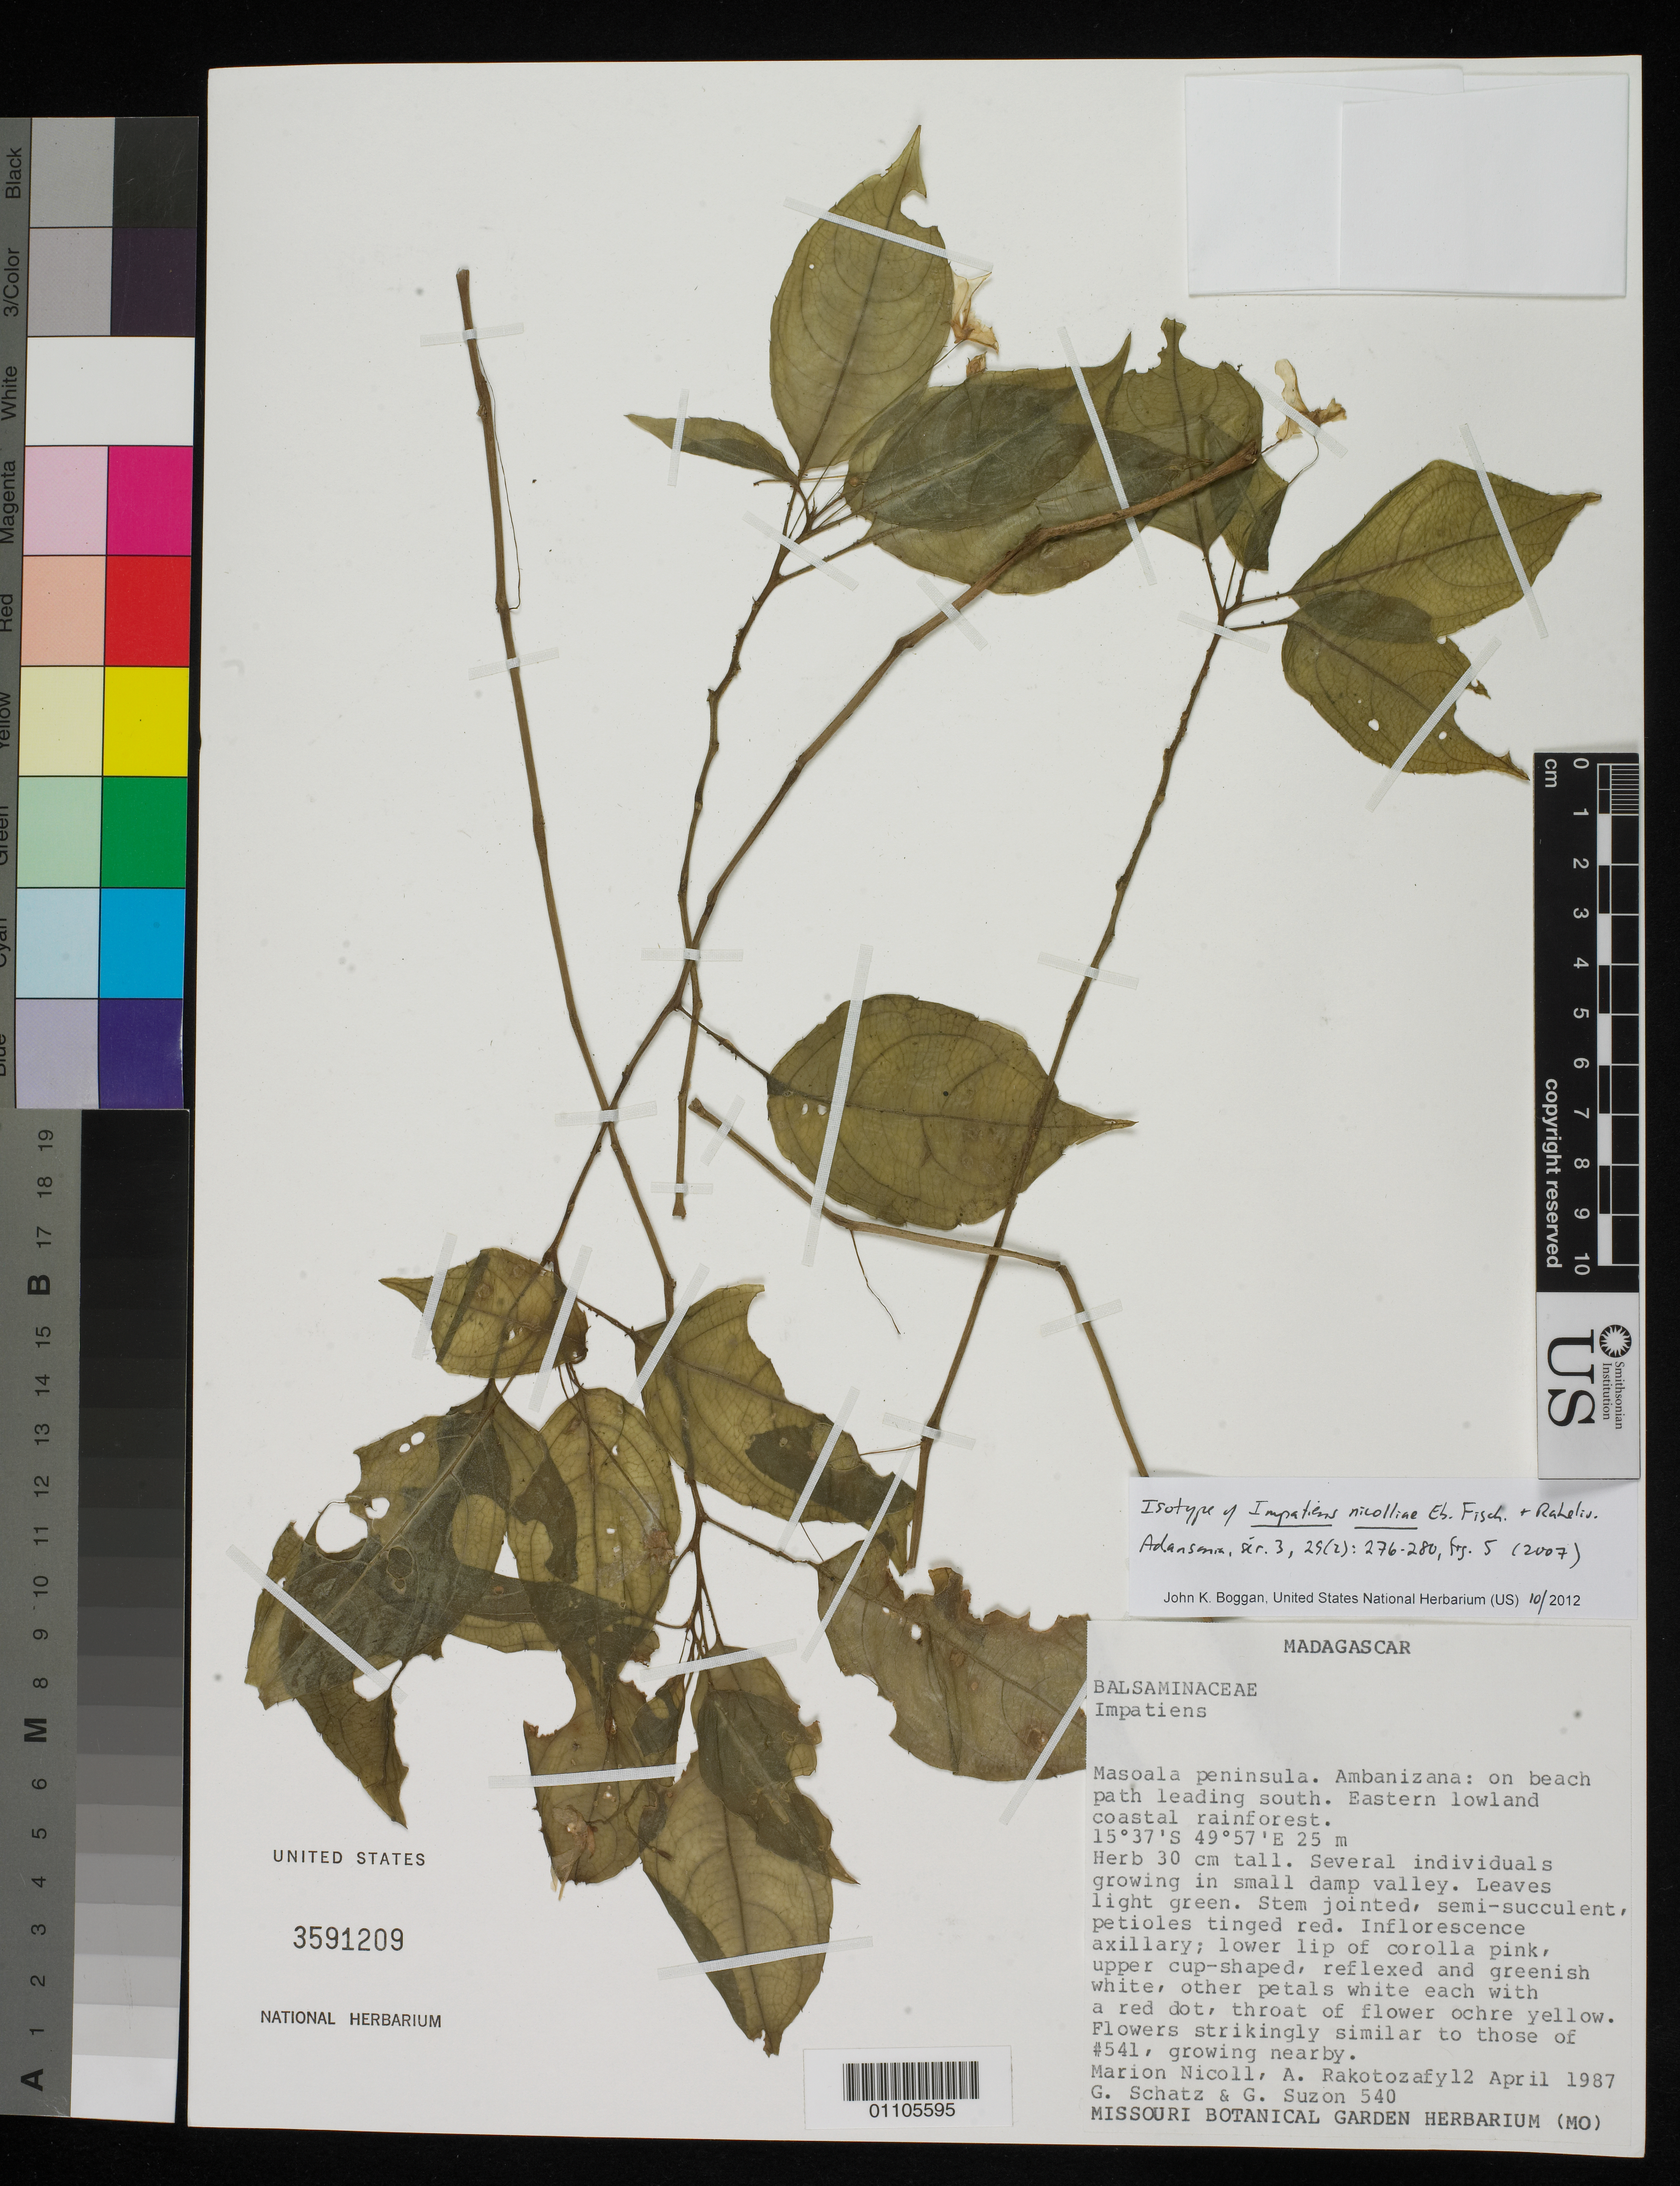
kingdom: Plantae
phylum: Tracheophyta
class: Magnoliopsida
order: Ericales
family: Balsaminaceae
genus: Impatiens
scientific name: Impatiens nicolliae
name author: Eb. Fisch. & Raheliv.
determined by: Boggan, J. K., (US), NMNH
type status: Isotype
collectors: M. Nicoll, A. Rakotozafy, G. Schatz & G. Suzon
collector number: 540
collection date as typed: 12 Apr 1987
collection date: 1987-04-12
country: Madagascar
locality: Masoala Peninsula, Ambanizana.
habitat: Eastern lowland coastal rainforest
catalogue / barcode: US 3591209